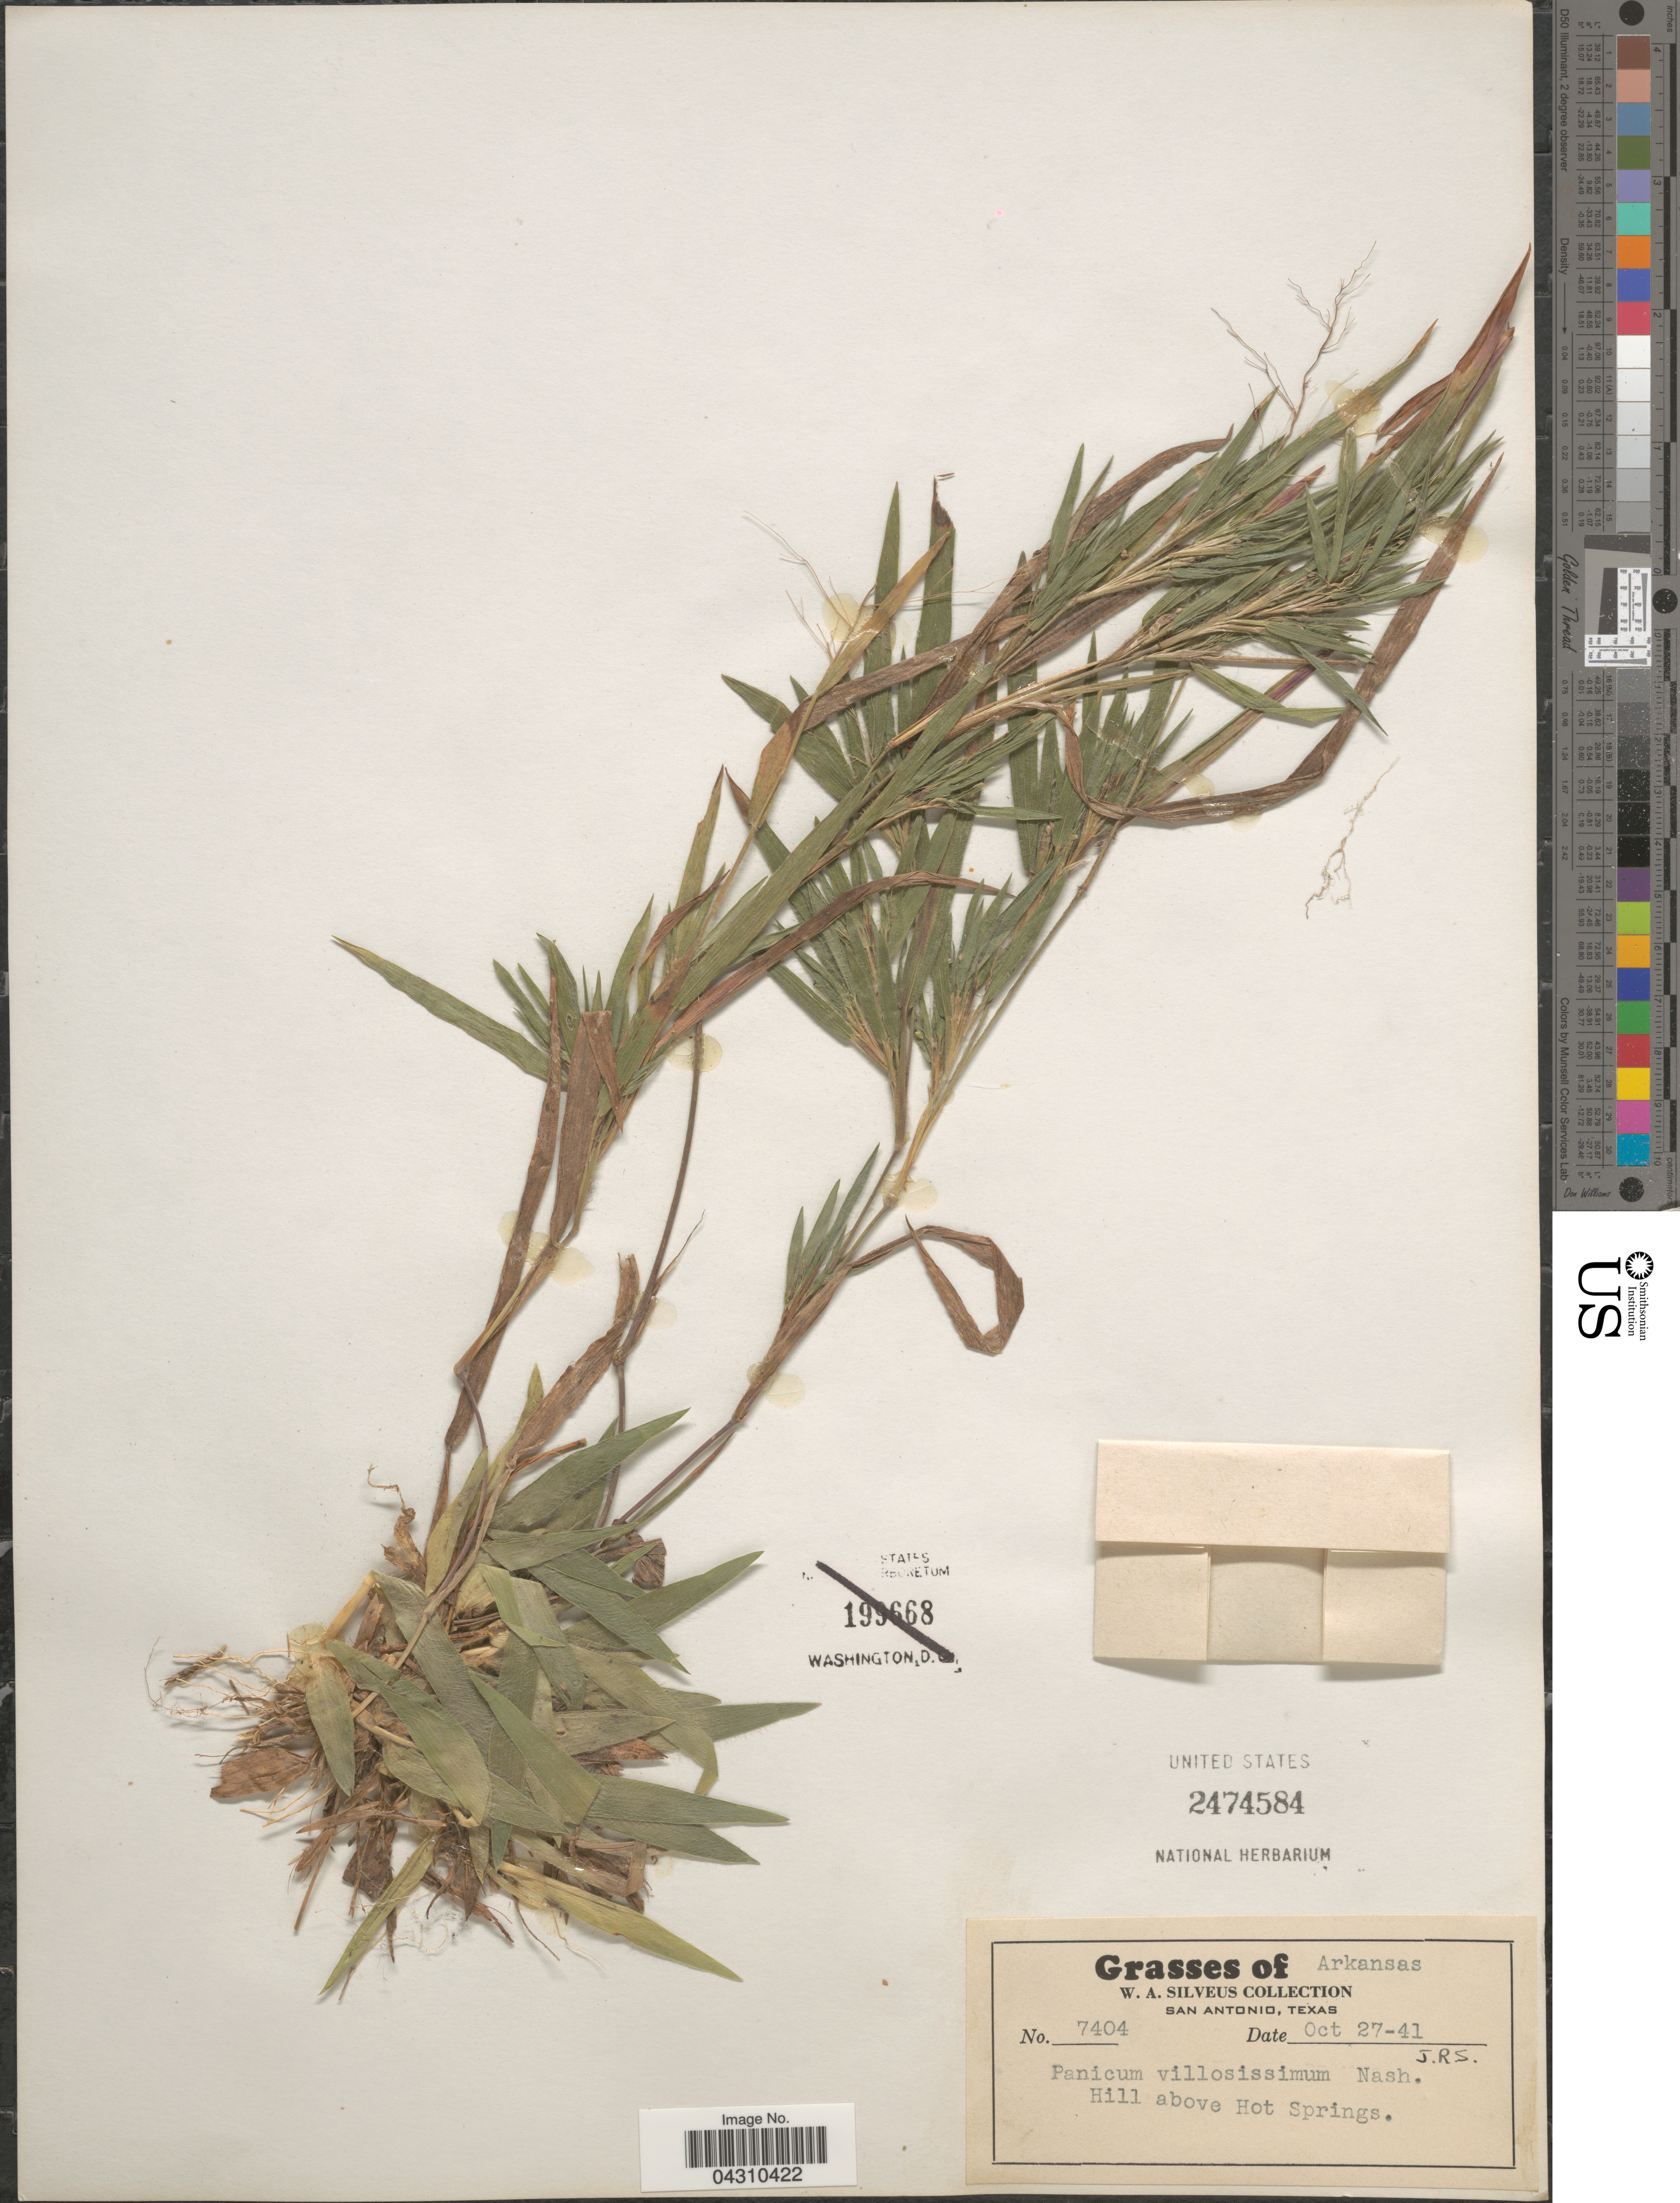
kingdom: Plantae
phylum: Tracheophyta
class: Liliopsida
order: Poales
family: Poaceae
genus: Dichanthelium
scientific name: Dichanthelium acuminatum var. acuminatum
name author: (Sw.) Gould & C.A. Clark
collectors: W. Silveus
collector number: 7404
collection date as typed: Transcribed d/m/y: 27/10/41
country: United States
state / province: Arkansas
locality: Hill above Hot Springs.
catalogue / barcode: US 2474584